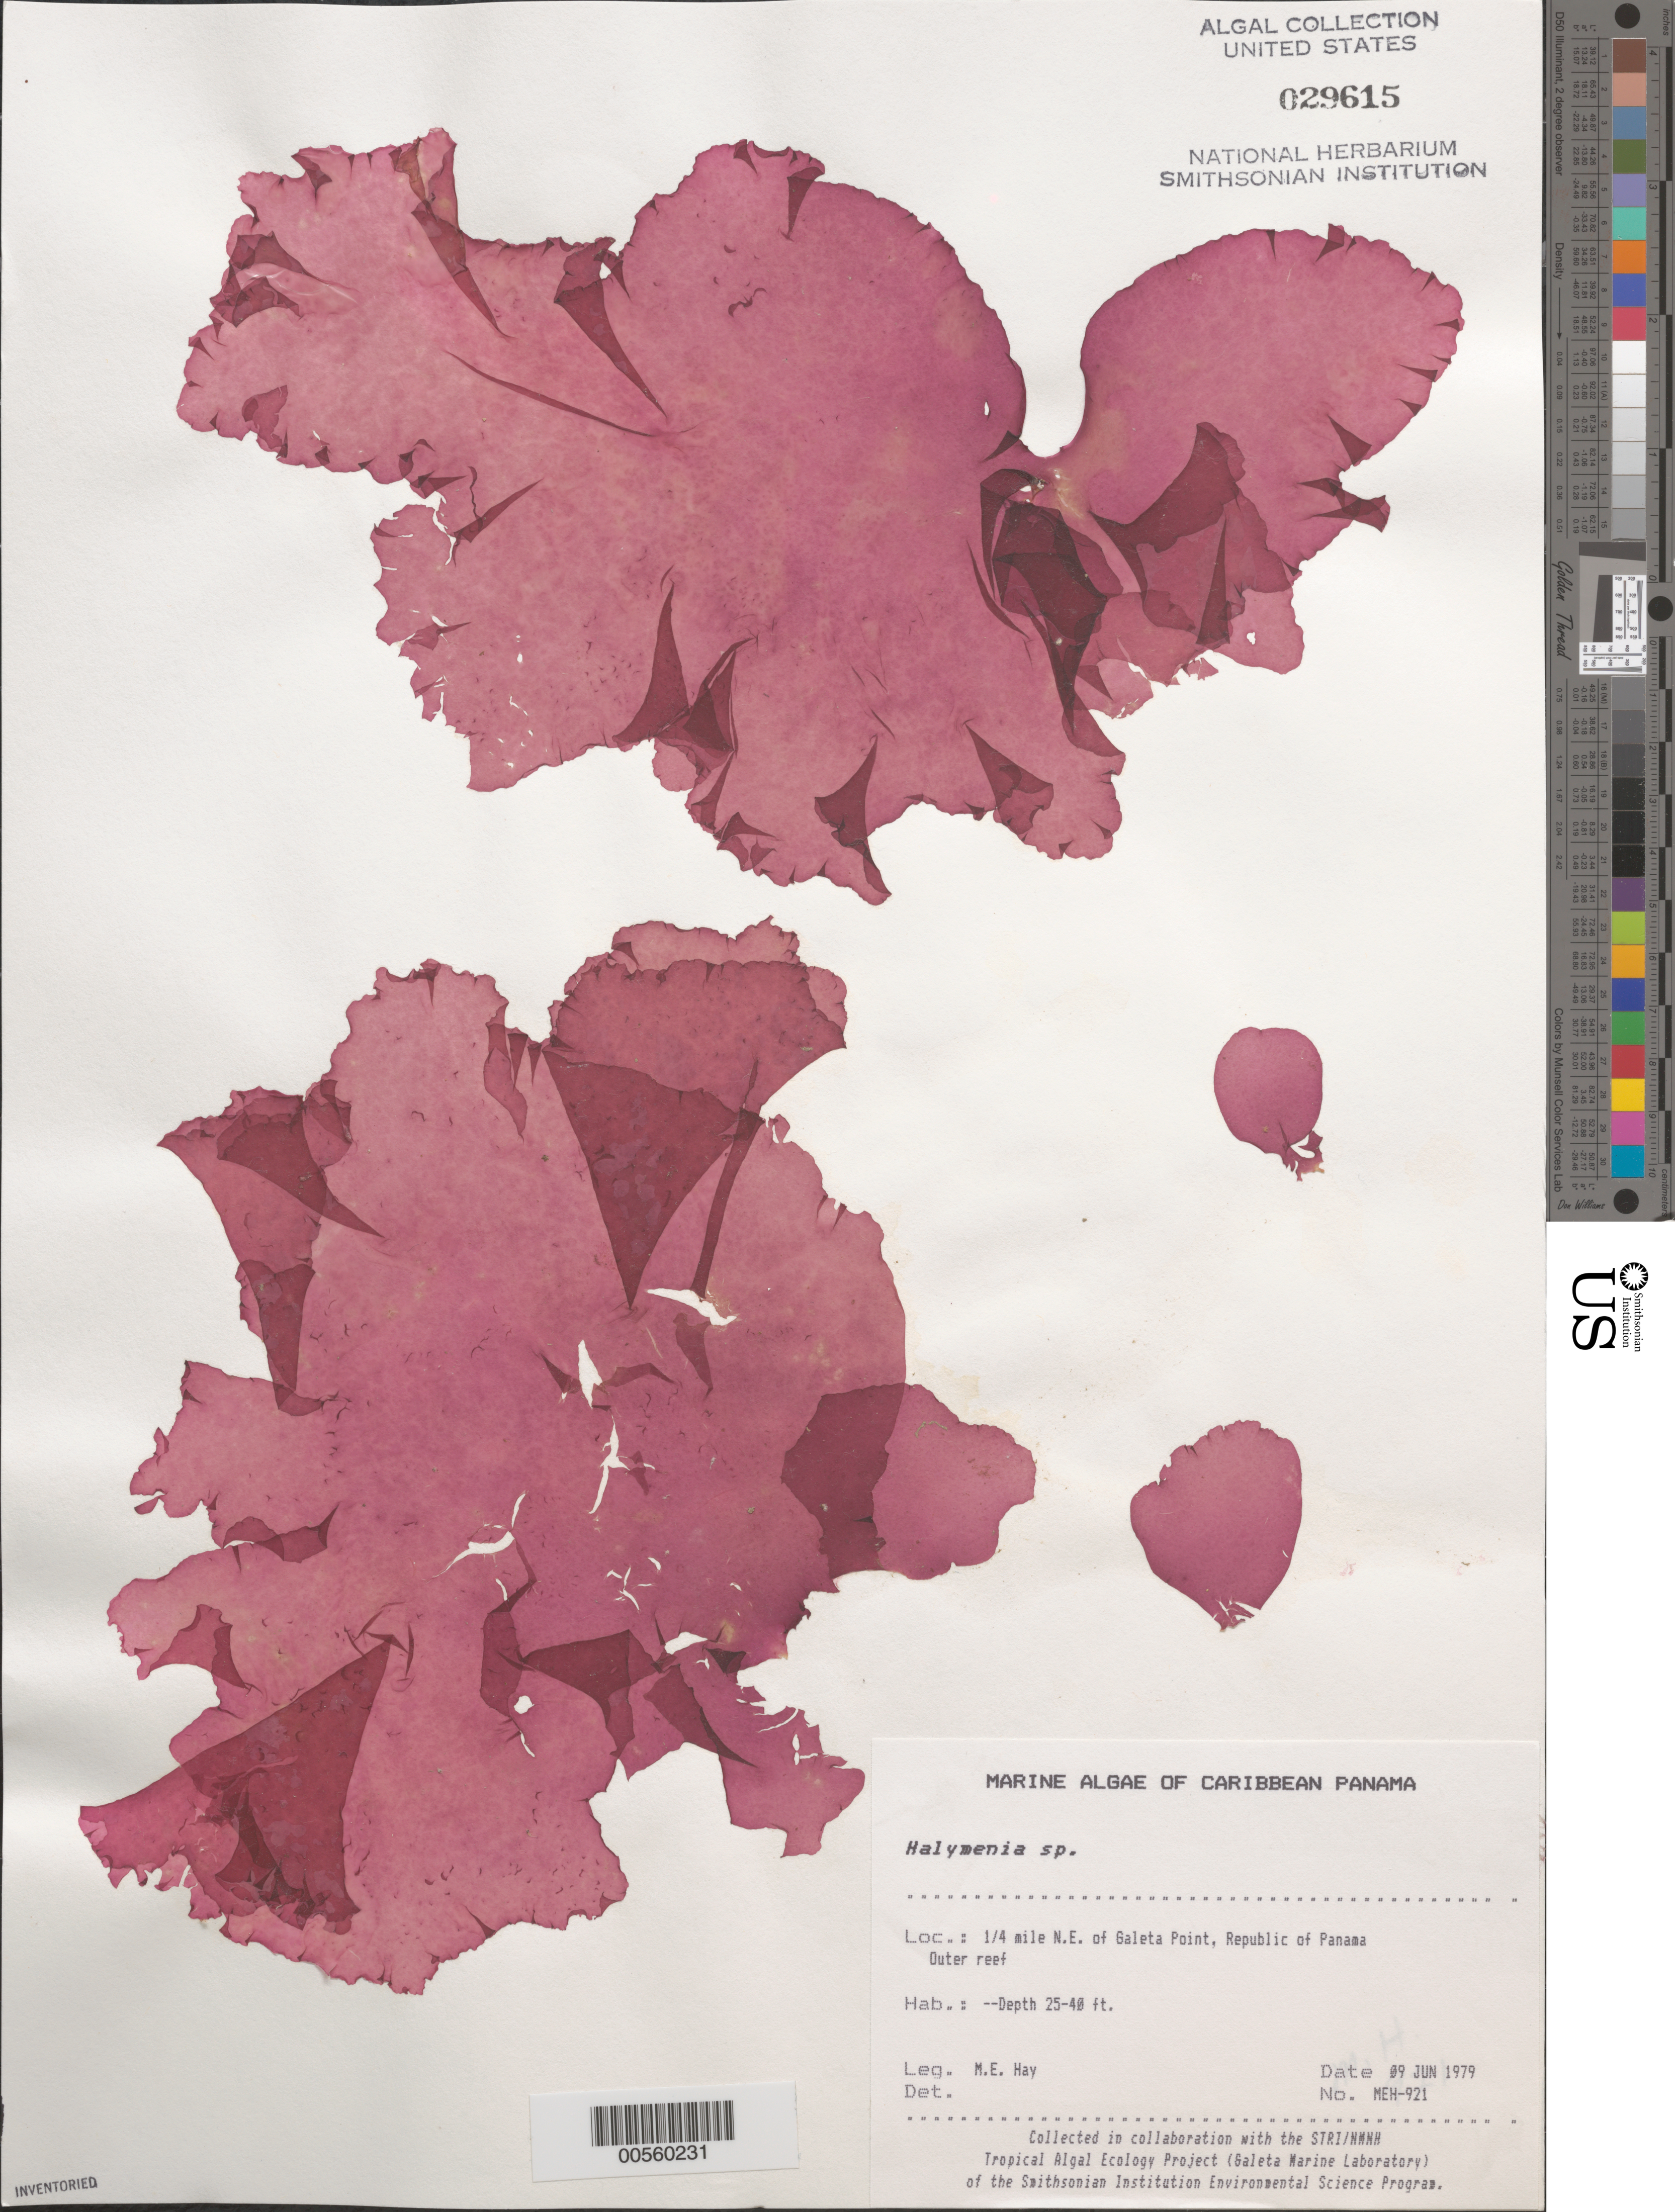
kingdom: Plantae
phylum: Rhodophyta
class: Florideophyceae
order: Halymeniales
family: Halymeniaceae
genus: Halymenia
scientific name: Halymenia sp.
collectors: M. E. Hay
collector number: MEH-921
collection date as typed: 09 Jun 1979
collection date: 1979-06-09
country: Panama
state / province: Colón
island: Galeta Island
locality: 1/4th mile NE of Galeta Point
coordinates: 9 24'18"N, 79 51'48.5"W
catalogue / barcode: US 29615